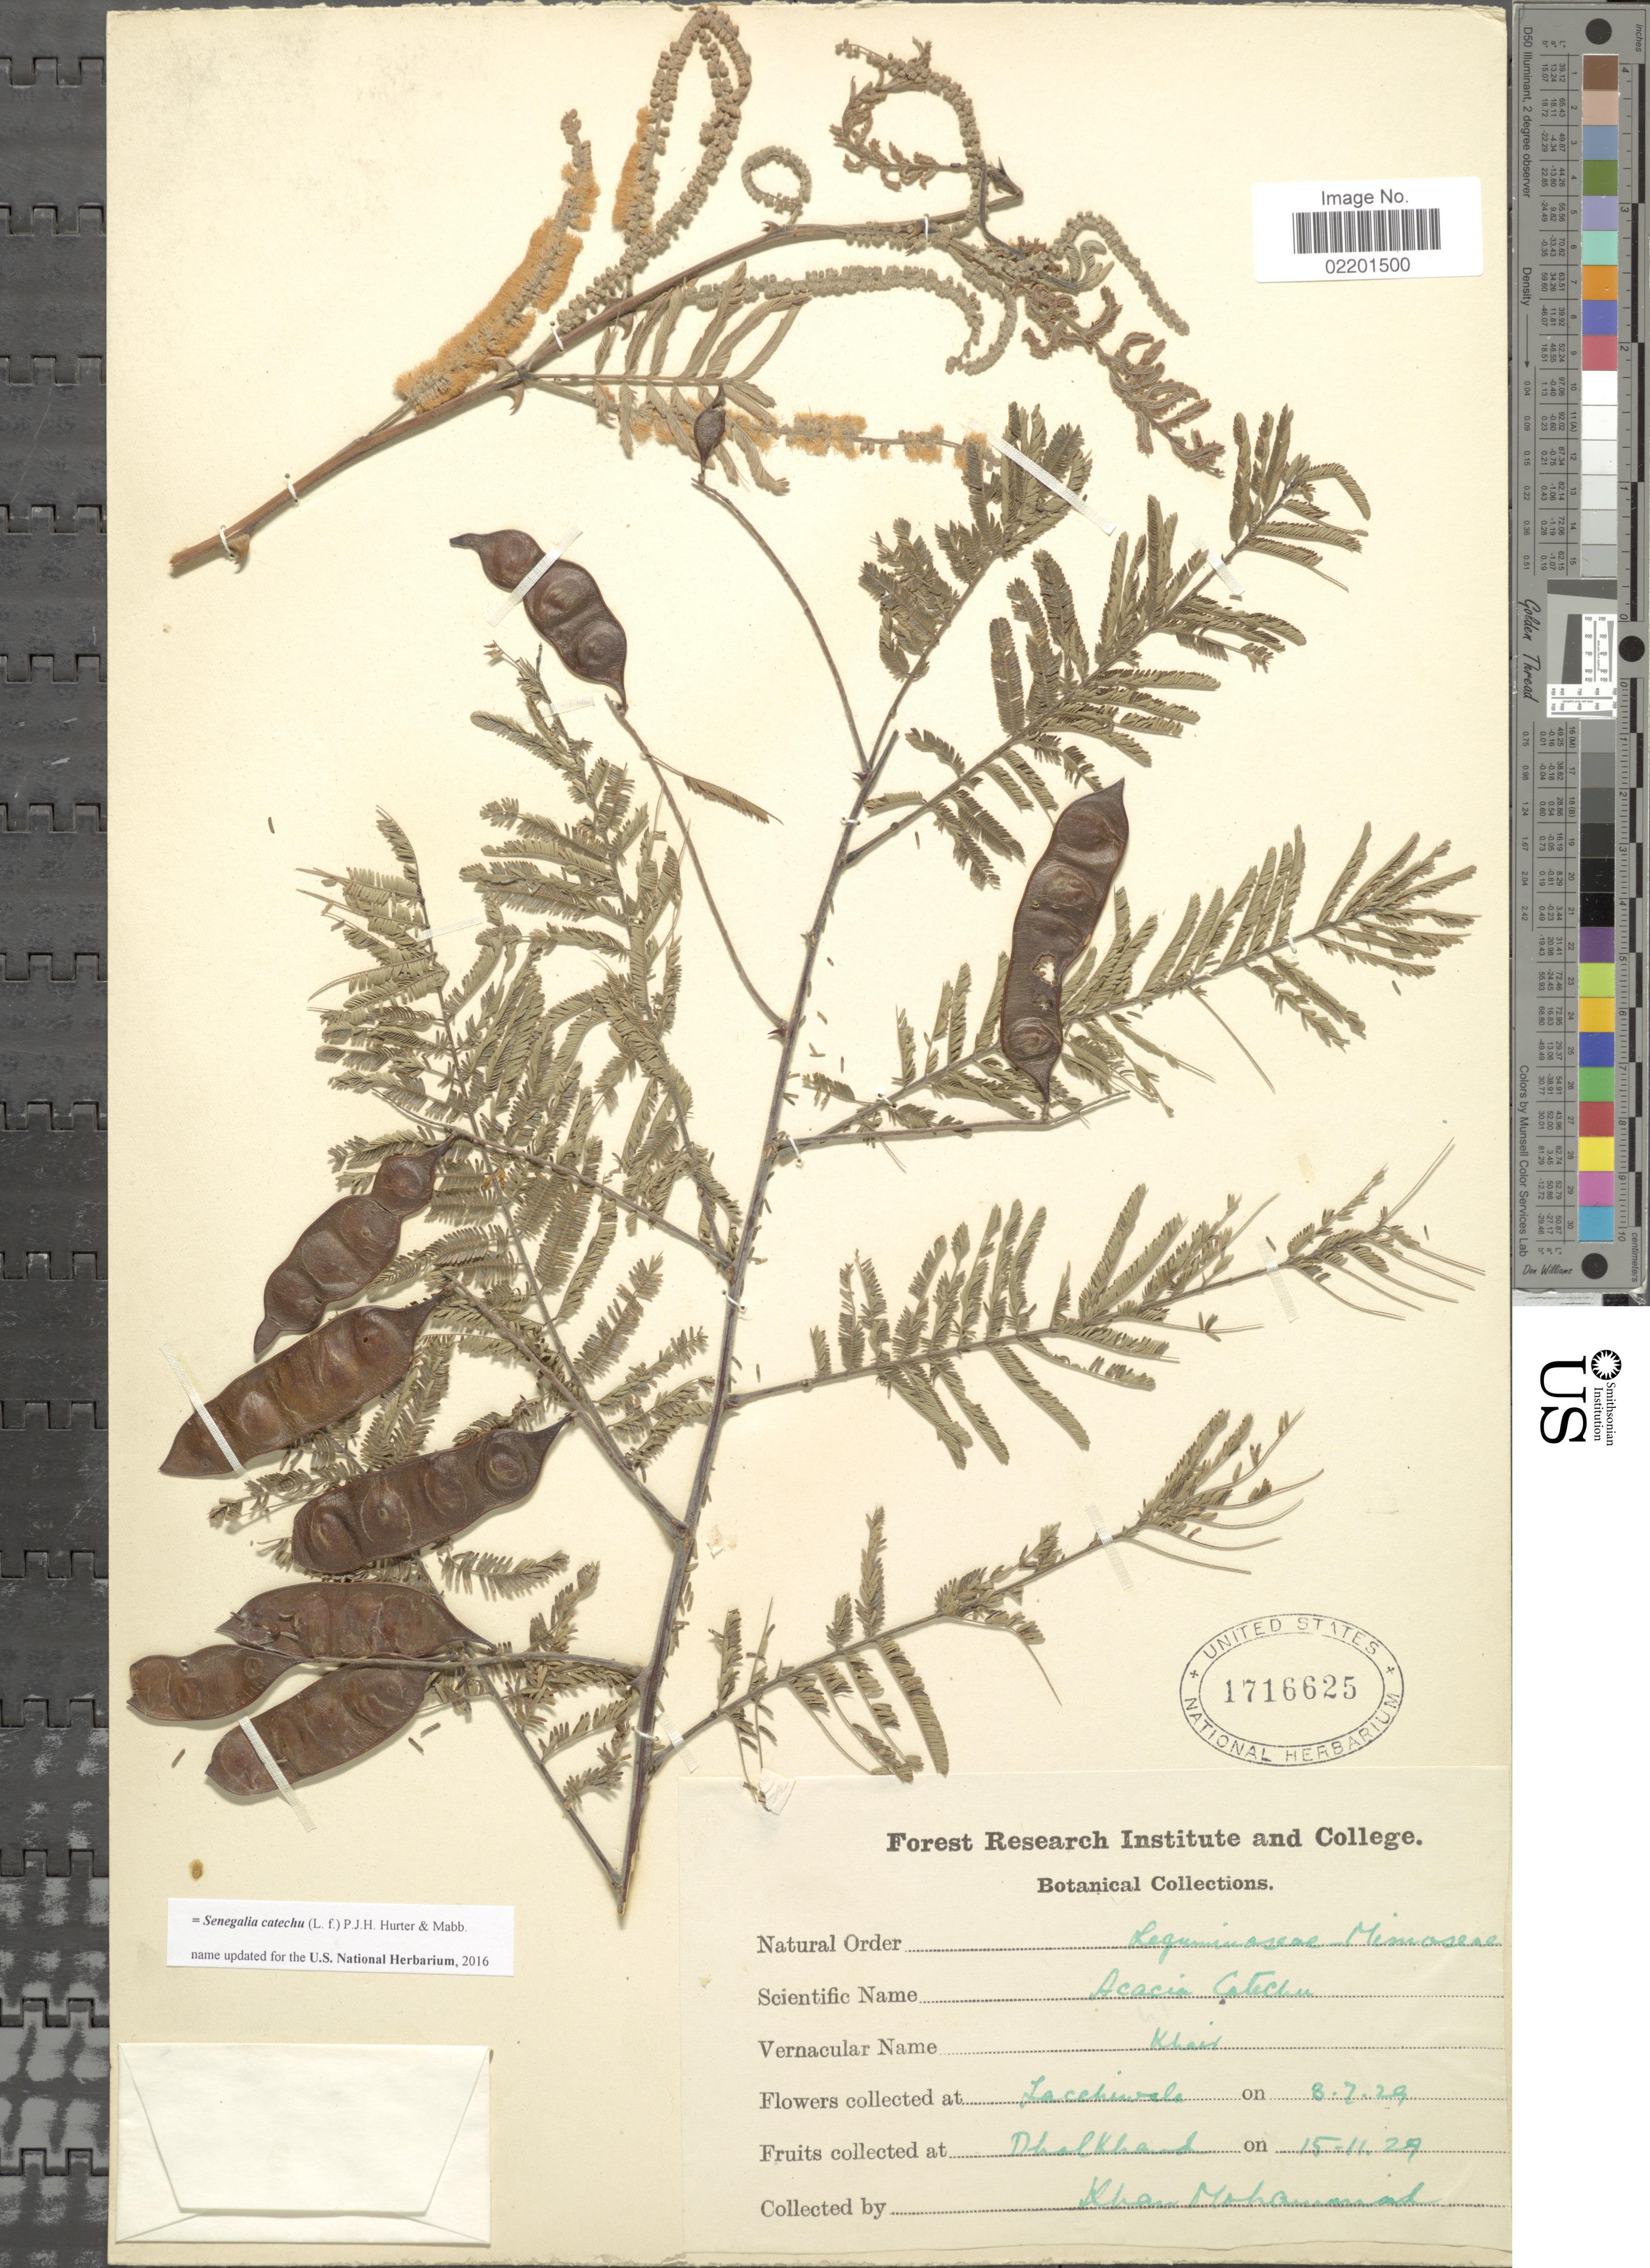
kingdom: Plantae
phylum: Tracheophyta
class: Magnoliopsida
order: Fabales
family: Fabaceae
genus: Senegalia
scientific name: Senegalia catechu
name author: (L. f.) P.J.H. Hurter & Mabb.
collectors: K. Mohammad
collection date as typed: Transcribed d/m/y: 3/7/29 to 15/11/29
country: India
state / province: Uttarakhand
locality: Lachiwala, Dhalkhand.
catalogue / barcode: US 1716625